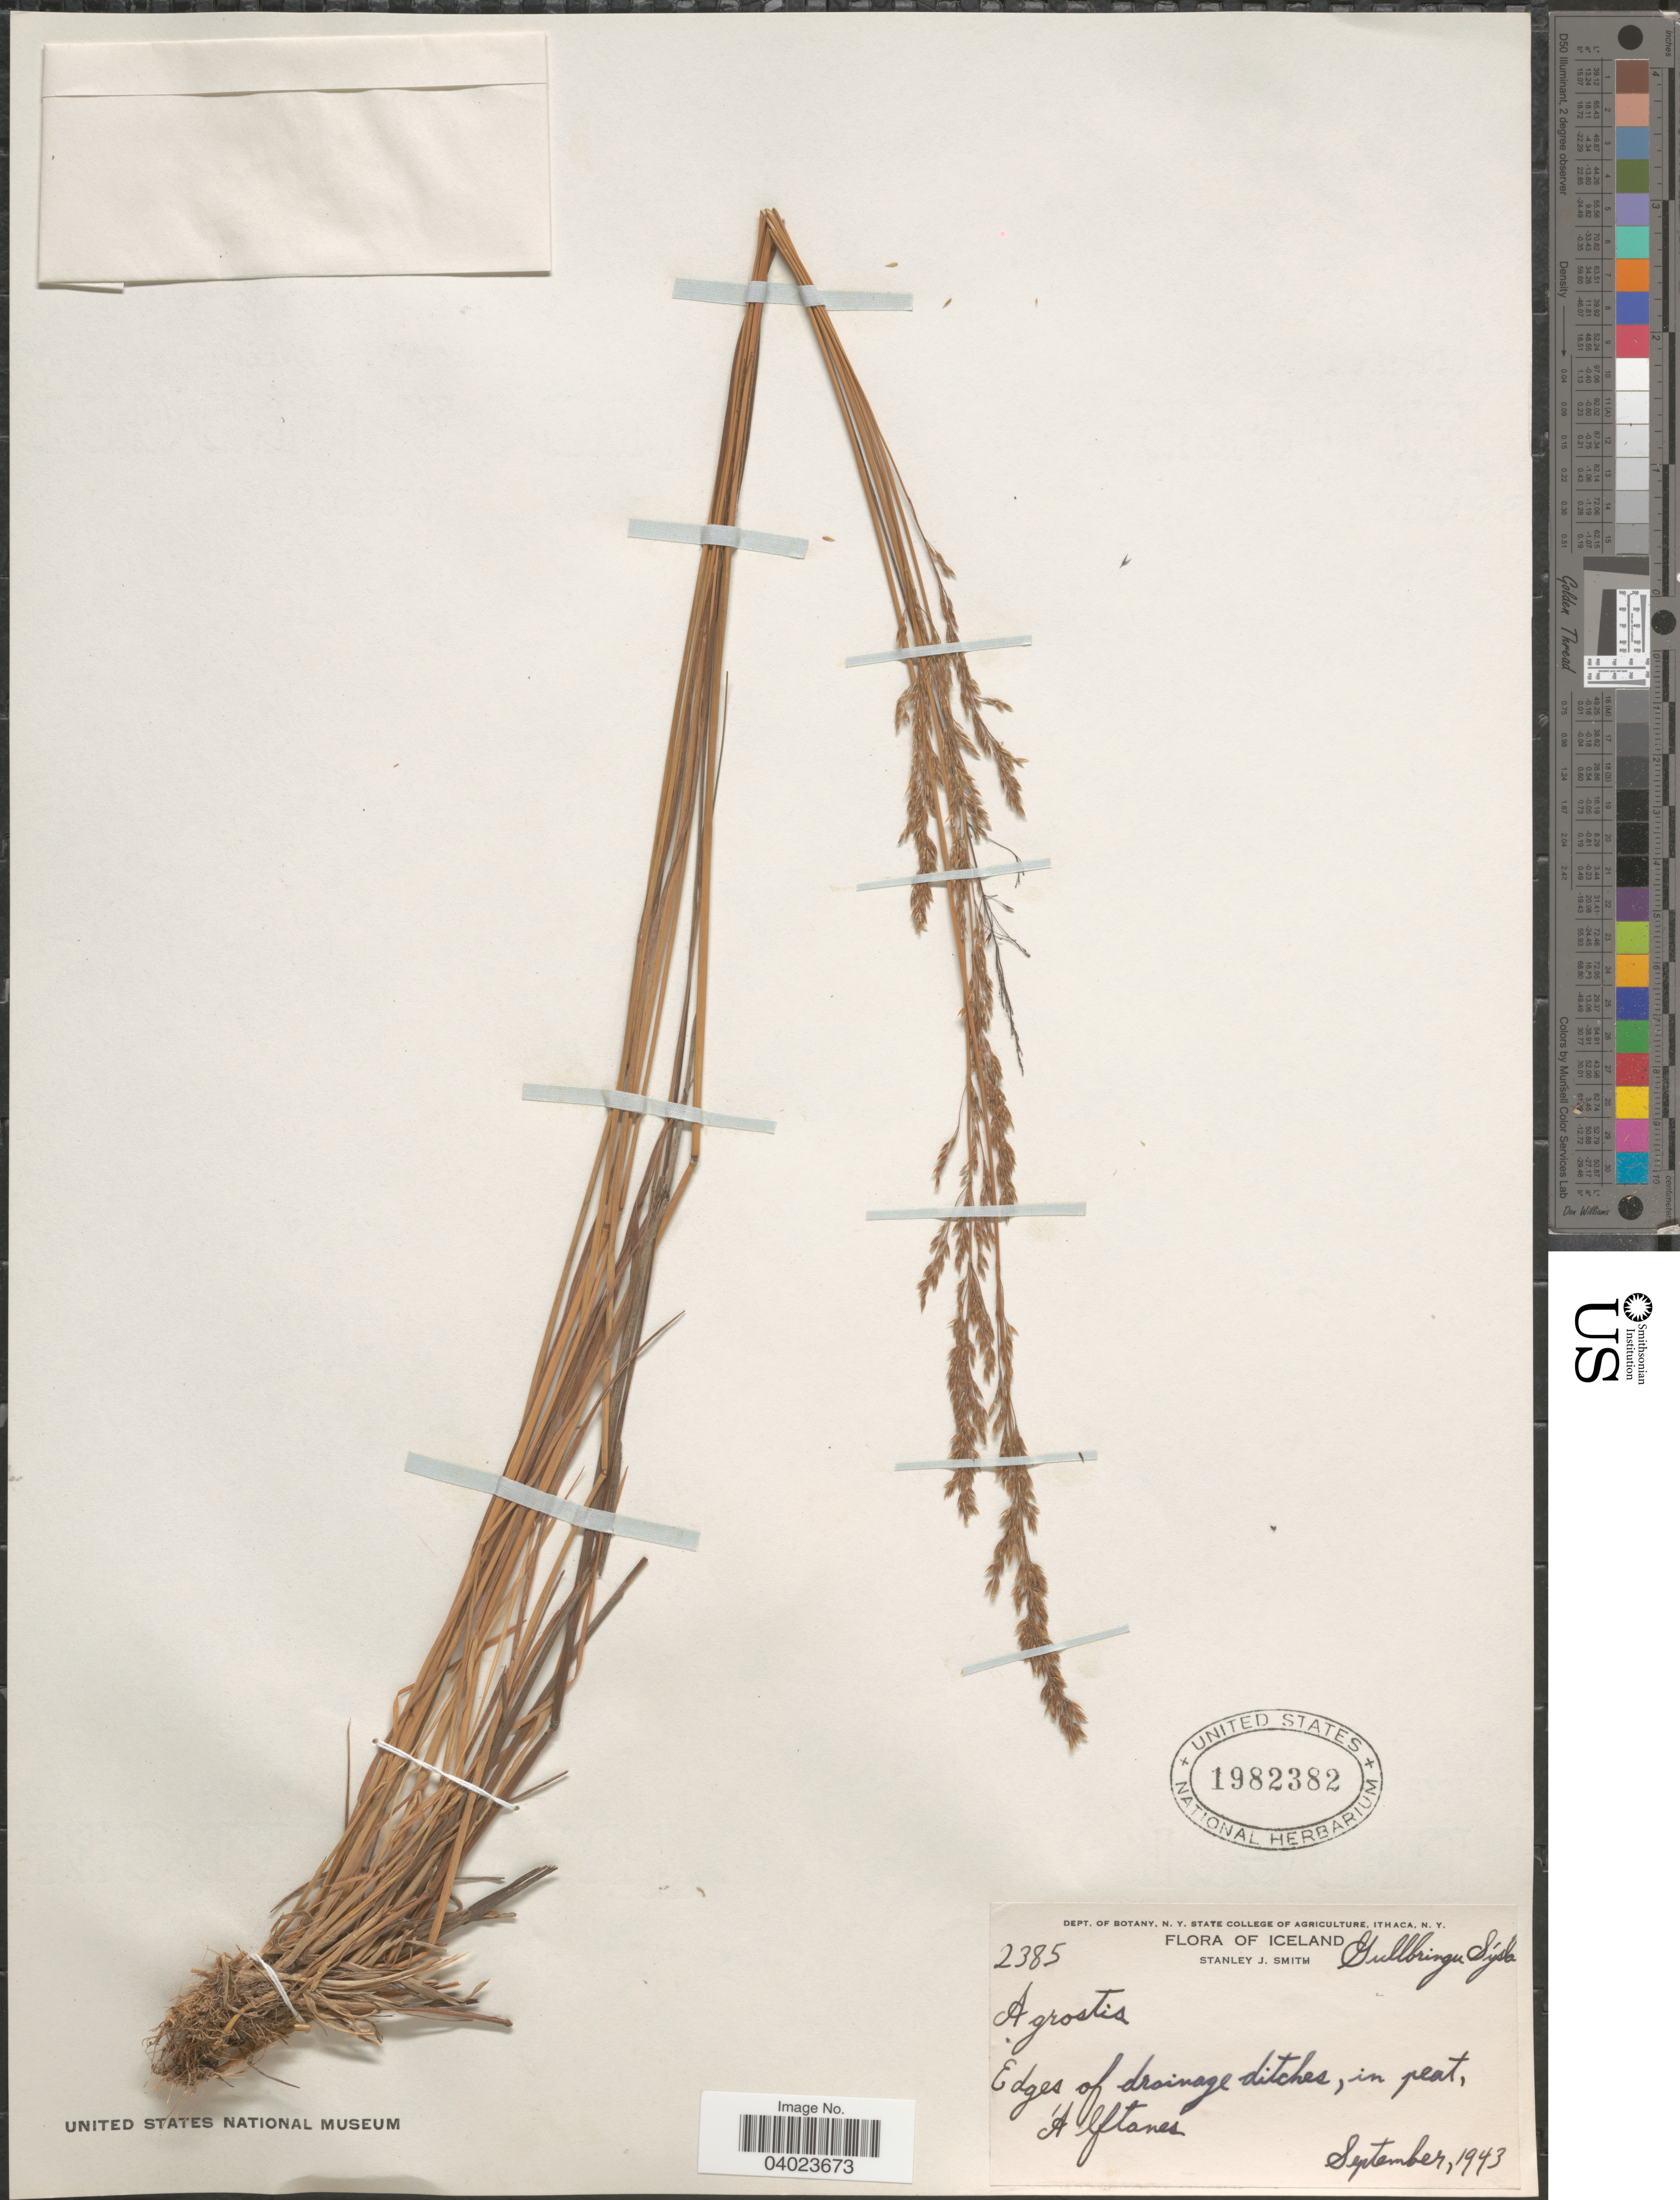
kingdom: Plantae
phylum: Tracheophyta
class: Liliopsida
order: Poales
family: Poaceae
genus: Agrostis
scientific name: Agrostis sp.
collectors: S. Smith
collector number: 2385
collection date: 1943-09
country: Iceland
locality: Edges of drainage ditches, in peat, 'Alftanes.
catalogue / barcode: US 1982382